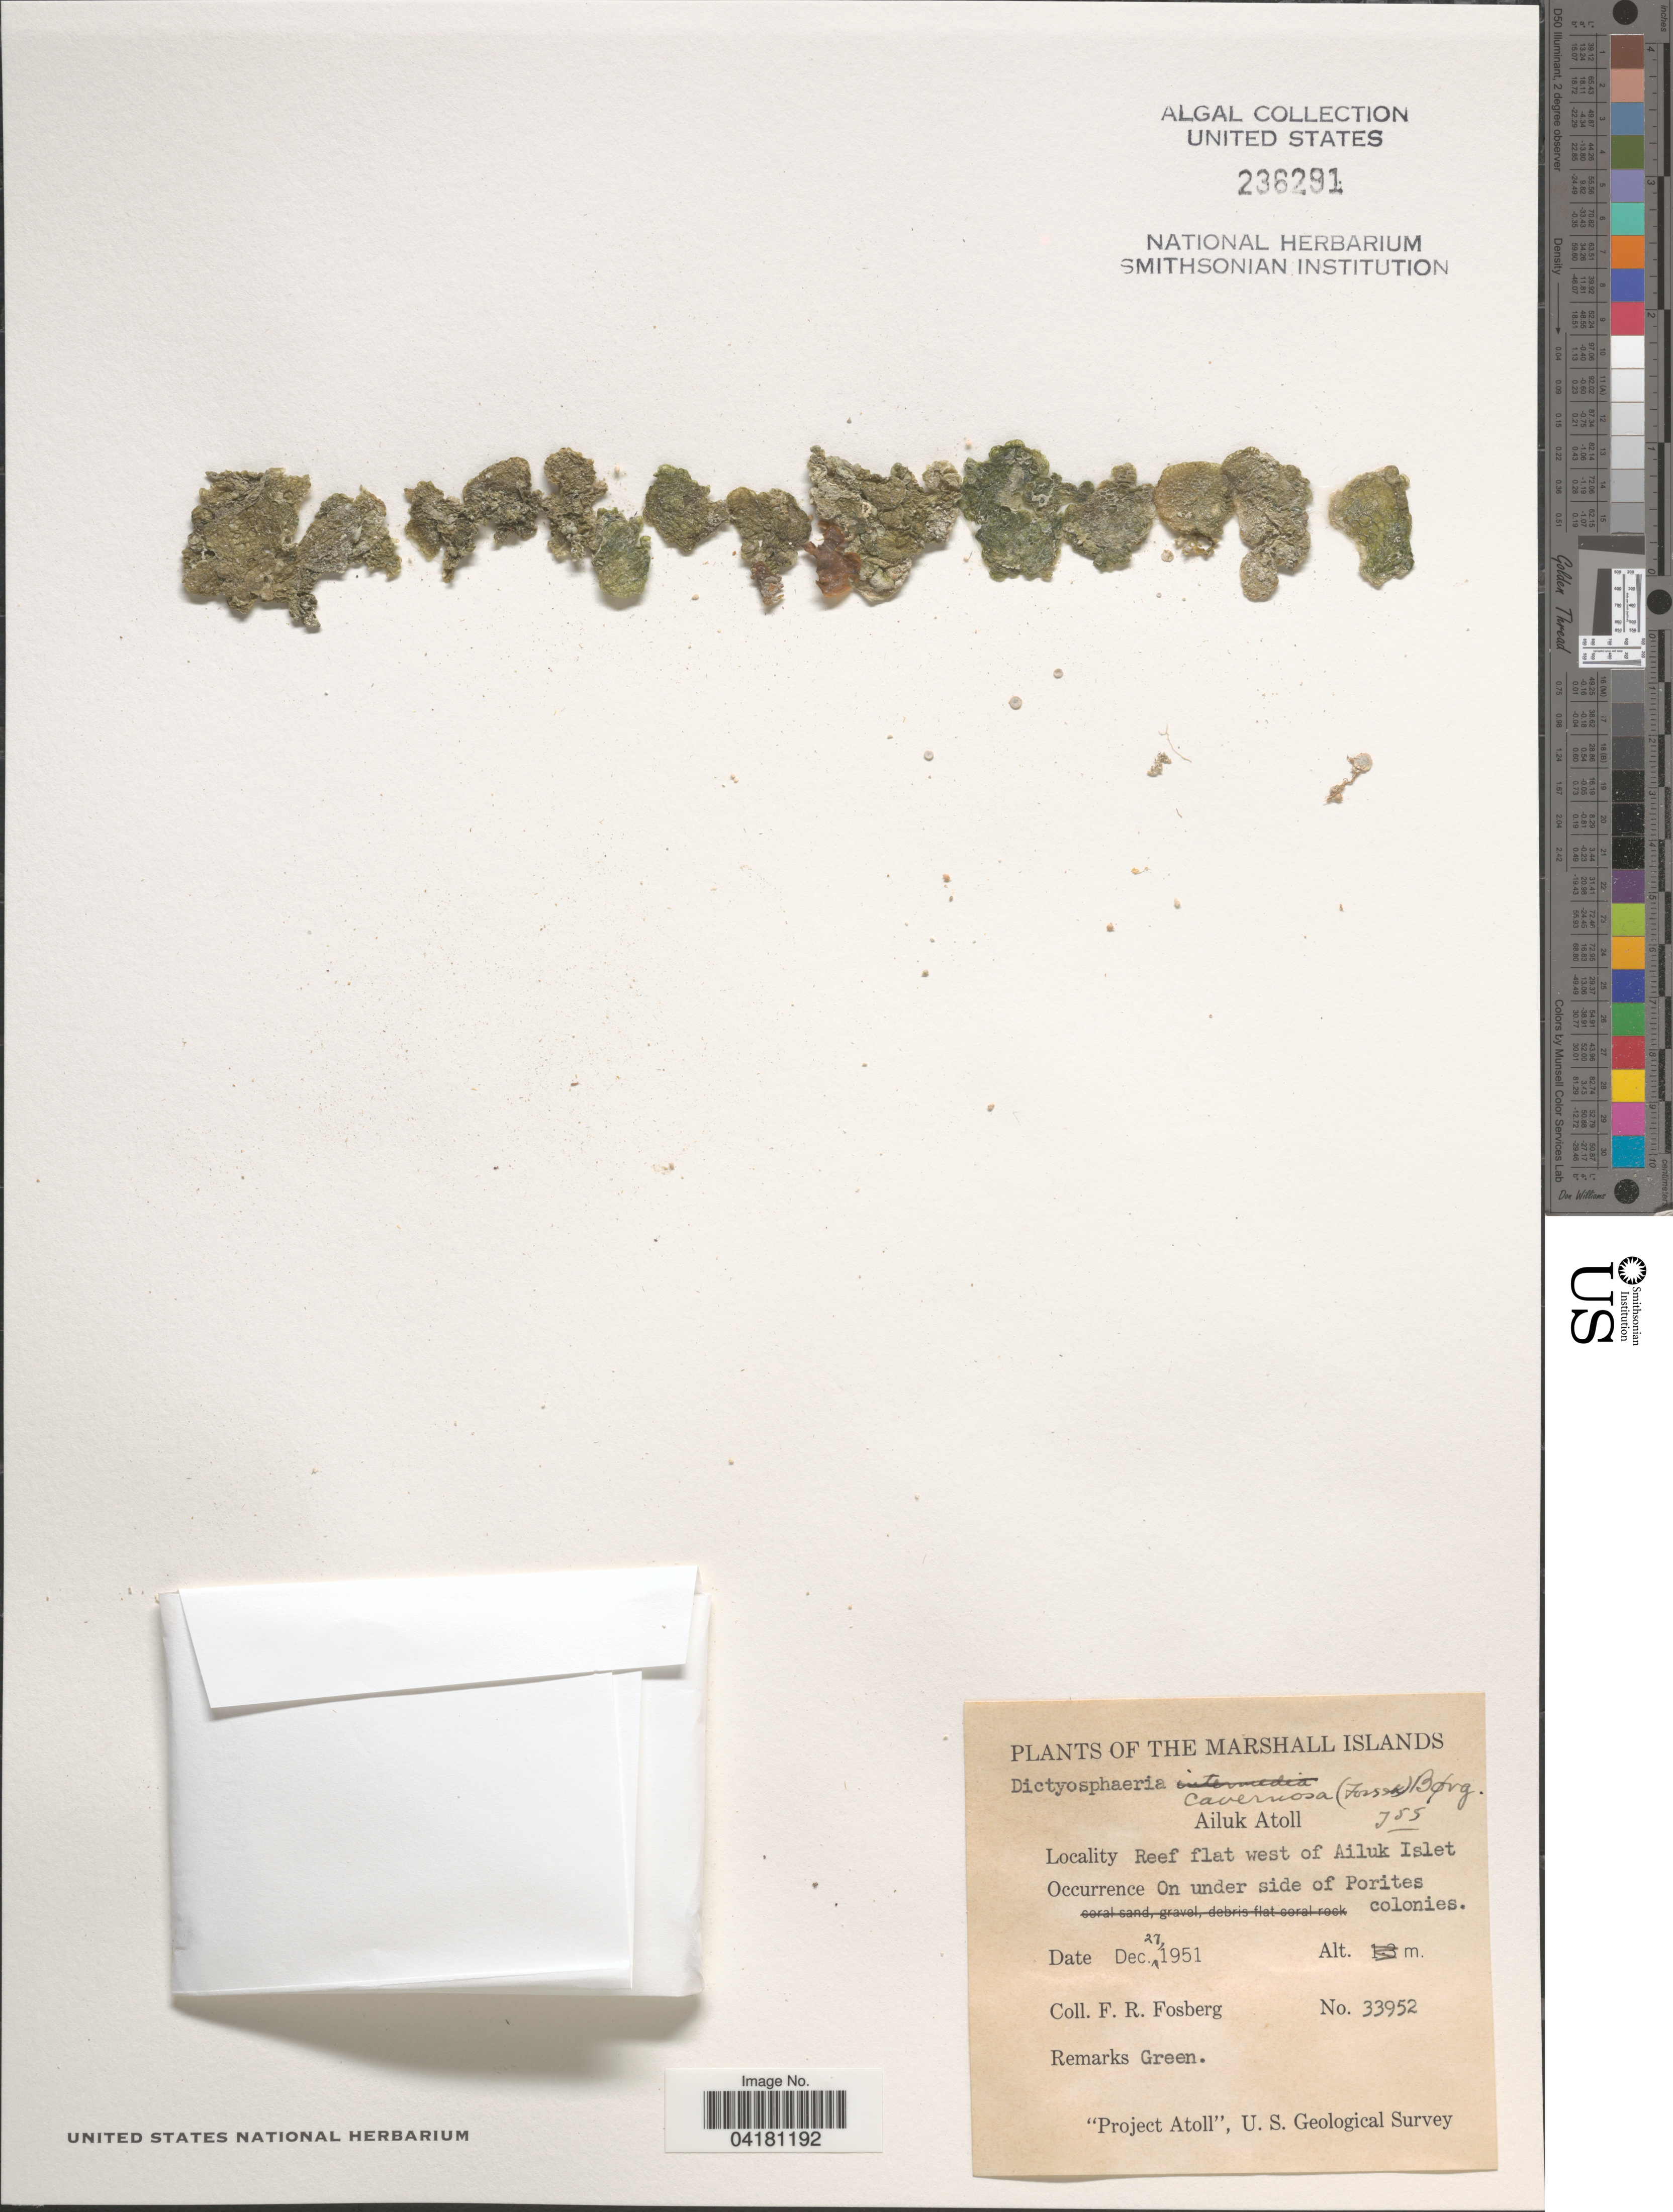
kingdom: Plantae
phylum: Chlorophyta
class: Ulvophyceae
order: Siphonocladales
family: Siphonocladaceae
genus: Dictyosphaeria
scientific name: Dictyosphaeria cavernosa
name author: (Forssk.) Børgesen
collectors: F. R. Fosberg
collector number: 33952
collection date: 1951-12-27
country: Marshall Islands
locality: Ailuk Atoll. Reef flat west of Ailuk Islet. "Project Atoll", U. S. Geological Survey.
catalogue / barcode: US 236291